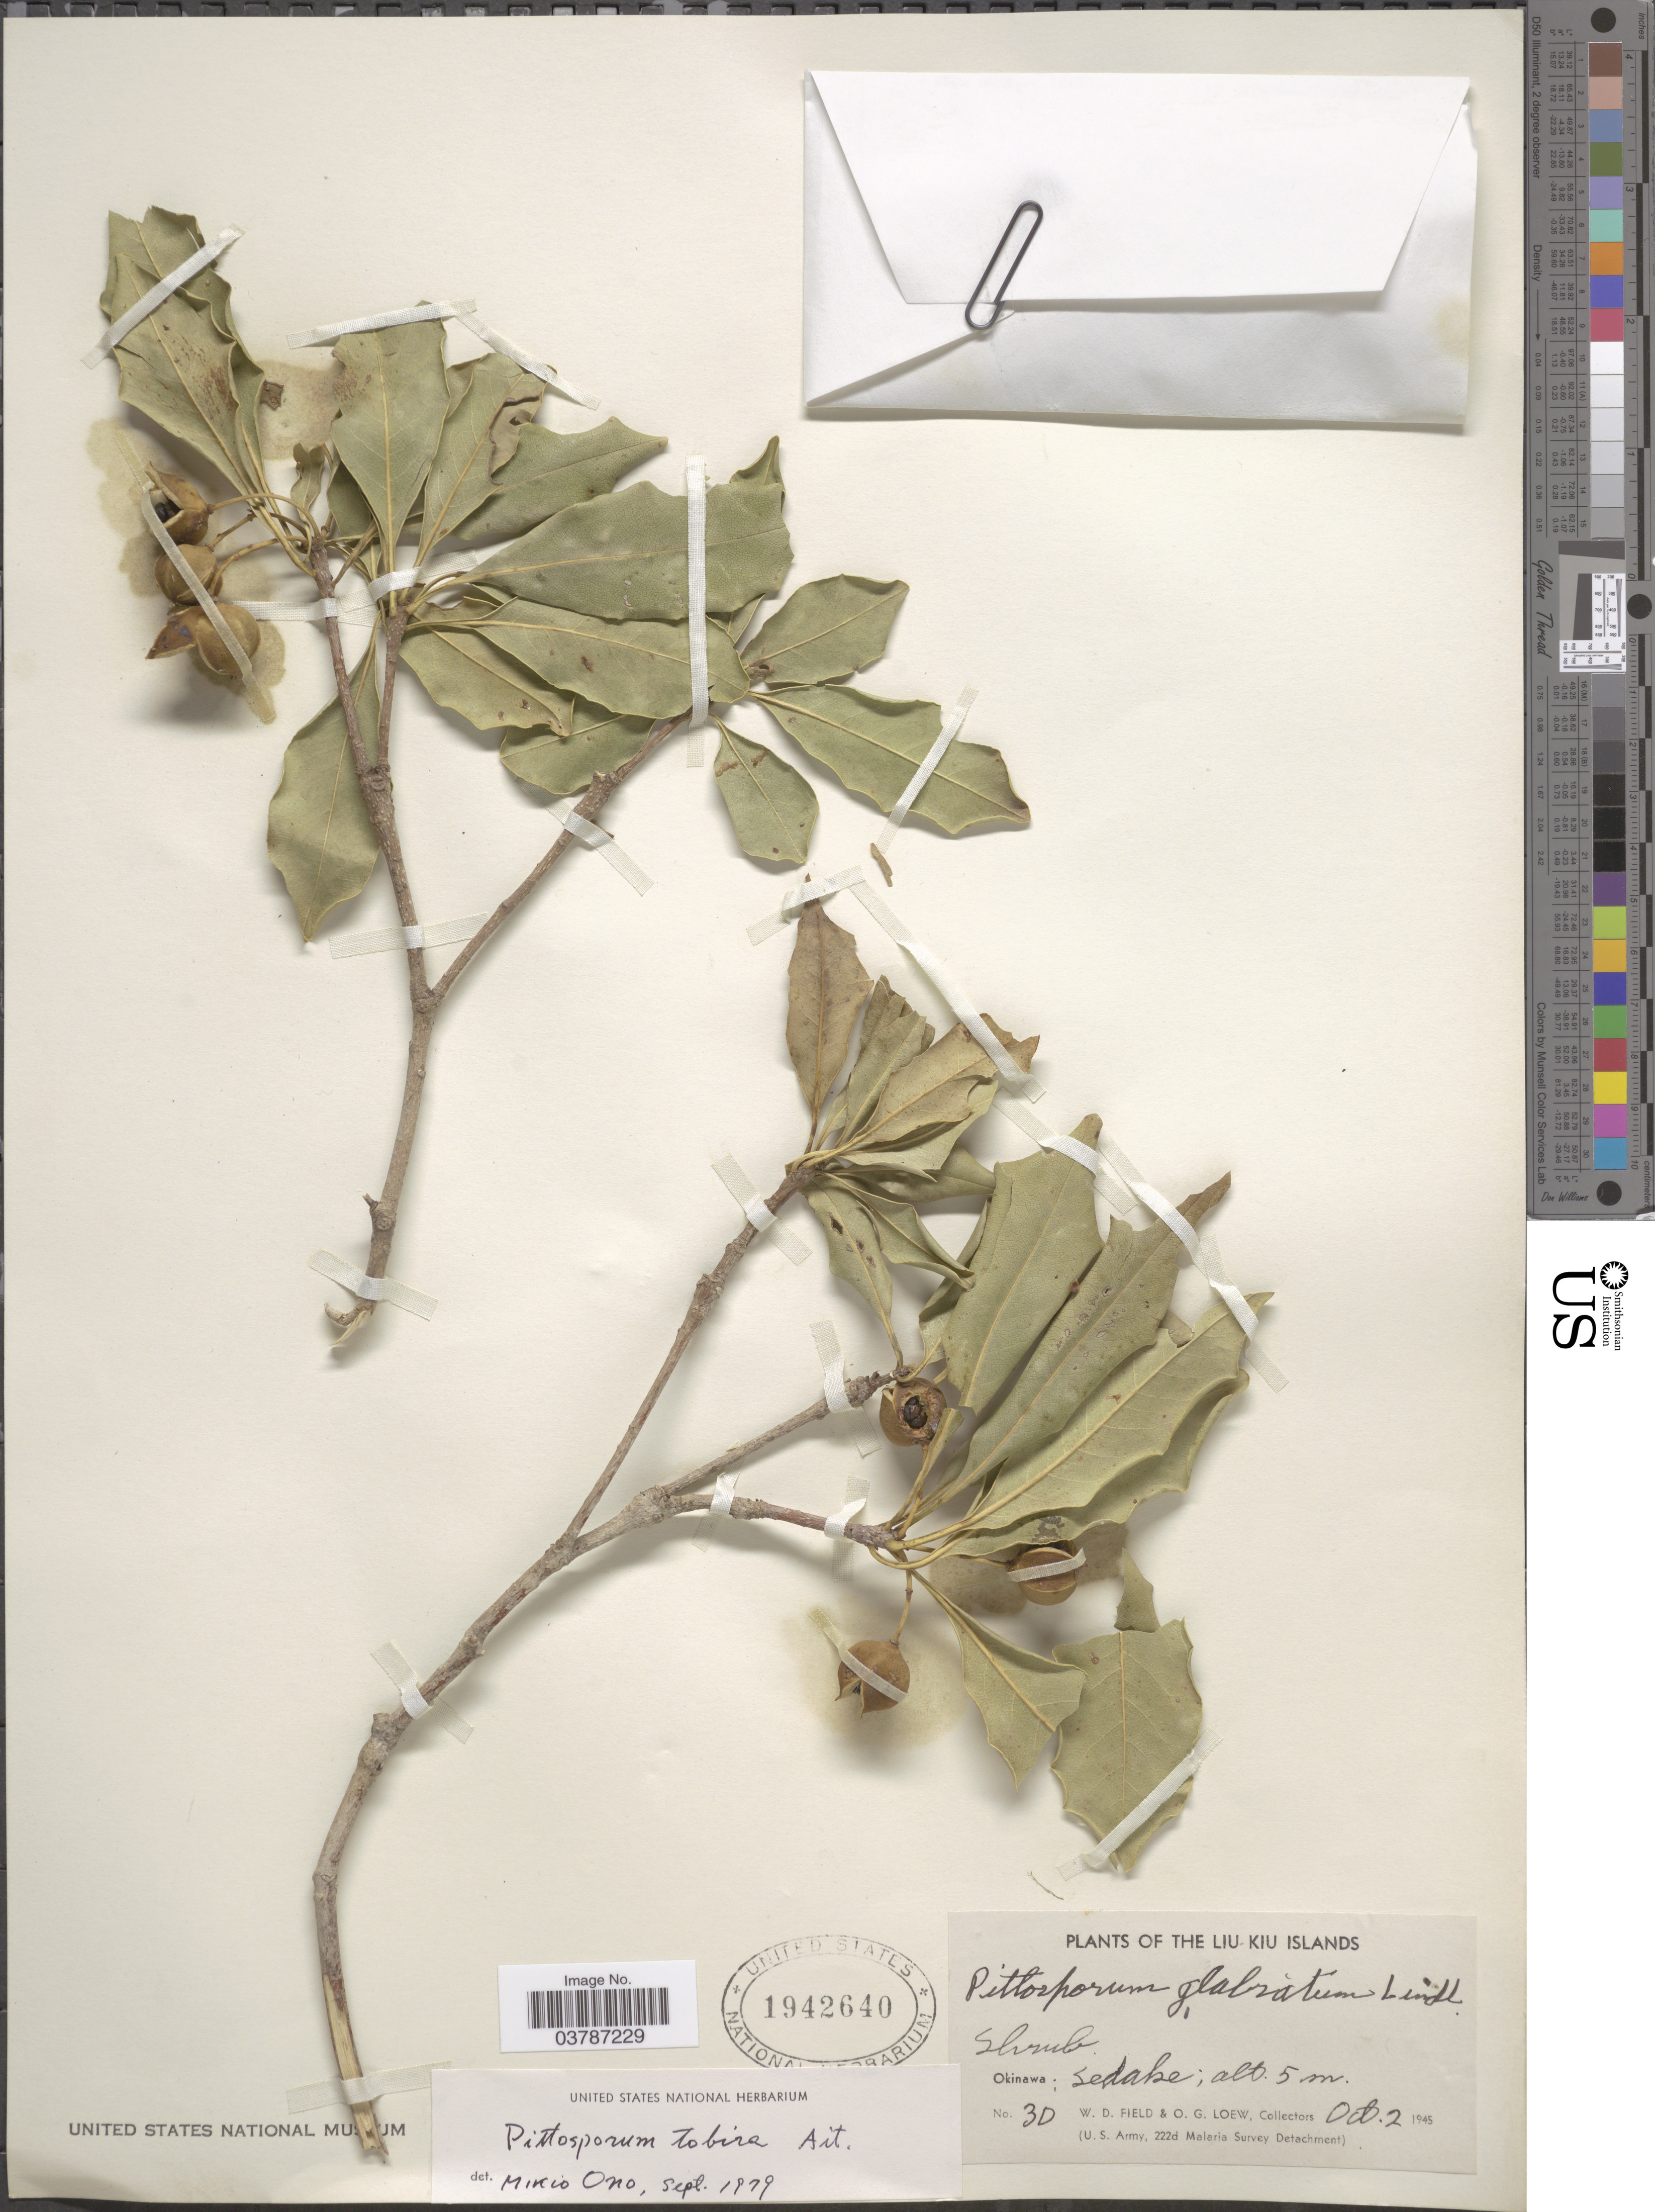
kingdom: Plantae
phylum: Tracheophyta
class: Magnoliopsida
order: Apiales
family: Pittosporaceae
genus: Pittosporum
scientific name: Pittosporum tobira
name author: (Thunb.) W.T. Aiton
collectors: W. D. Field & O. G. Loew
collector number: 3D*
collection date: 1945-10-02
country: Japan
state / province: Okinawa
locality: The Liu Kiu Islands. Sedake.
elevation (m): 5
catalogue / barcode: US 1942640